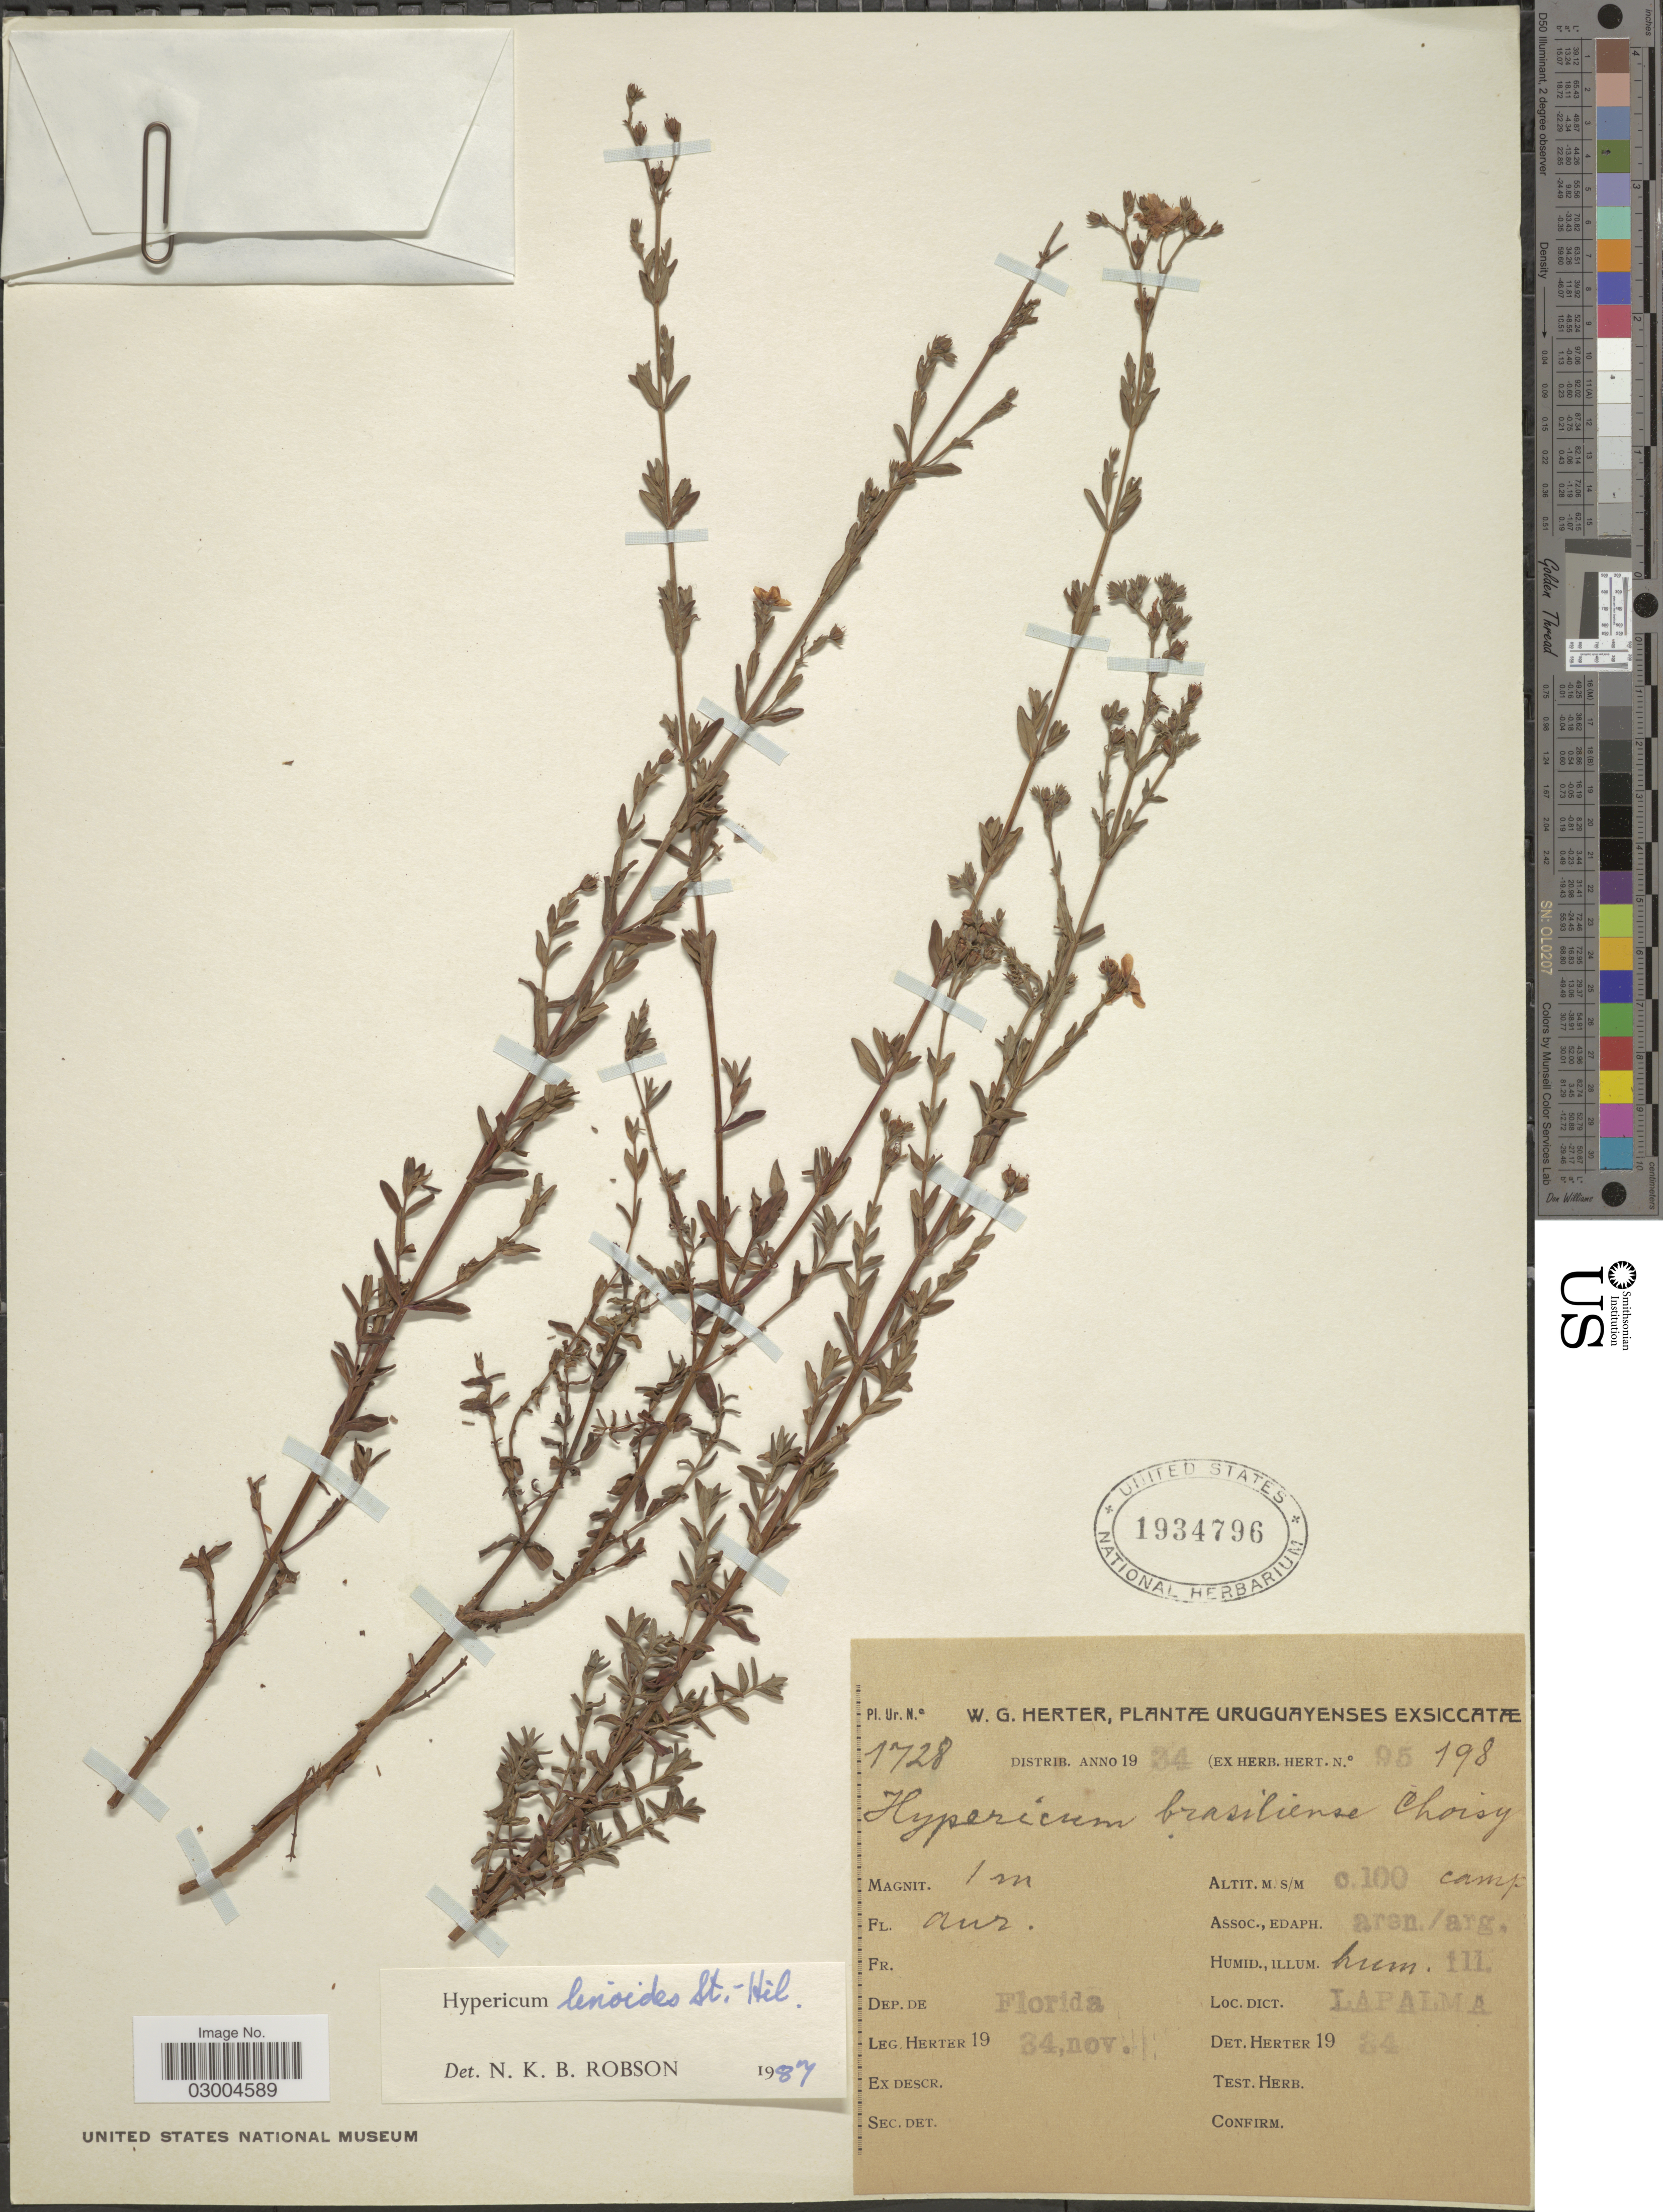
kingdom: Plantae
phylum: Tracheophyta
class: Magnoliopsida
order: Malpighiales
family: Hypericaceae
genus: Hypericum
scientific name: Hypericum linoides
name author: A. St.-Hil.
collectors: W. G. Herter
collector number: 1728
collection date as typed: Transcribed d/m/y: /11/34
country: Uruguay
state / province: Florida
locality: Dep. de Florida. La Palma.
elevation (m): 100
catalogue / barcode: US 1934796